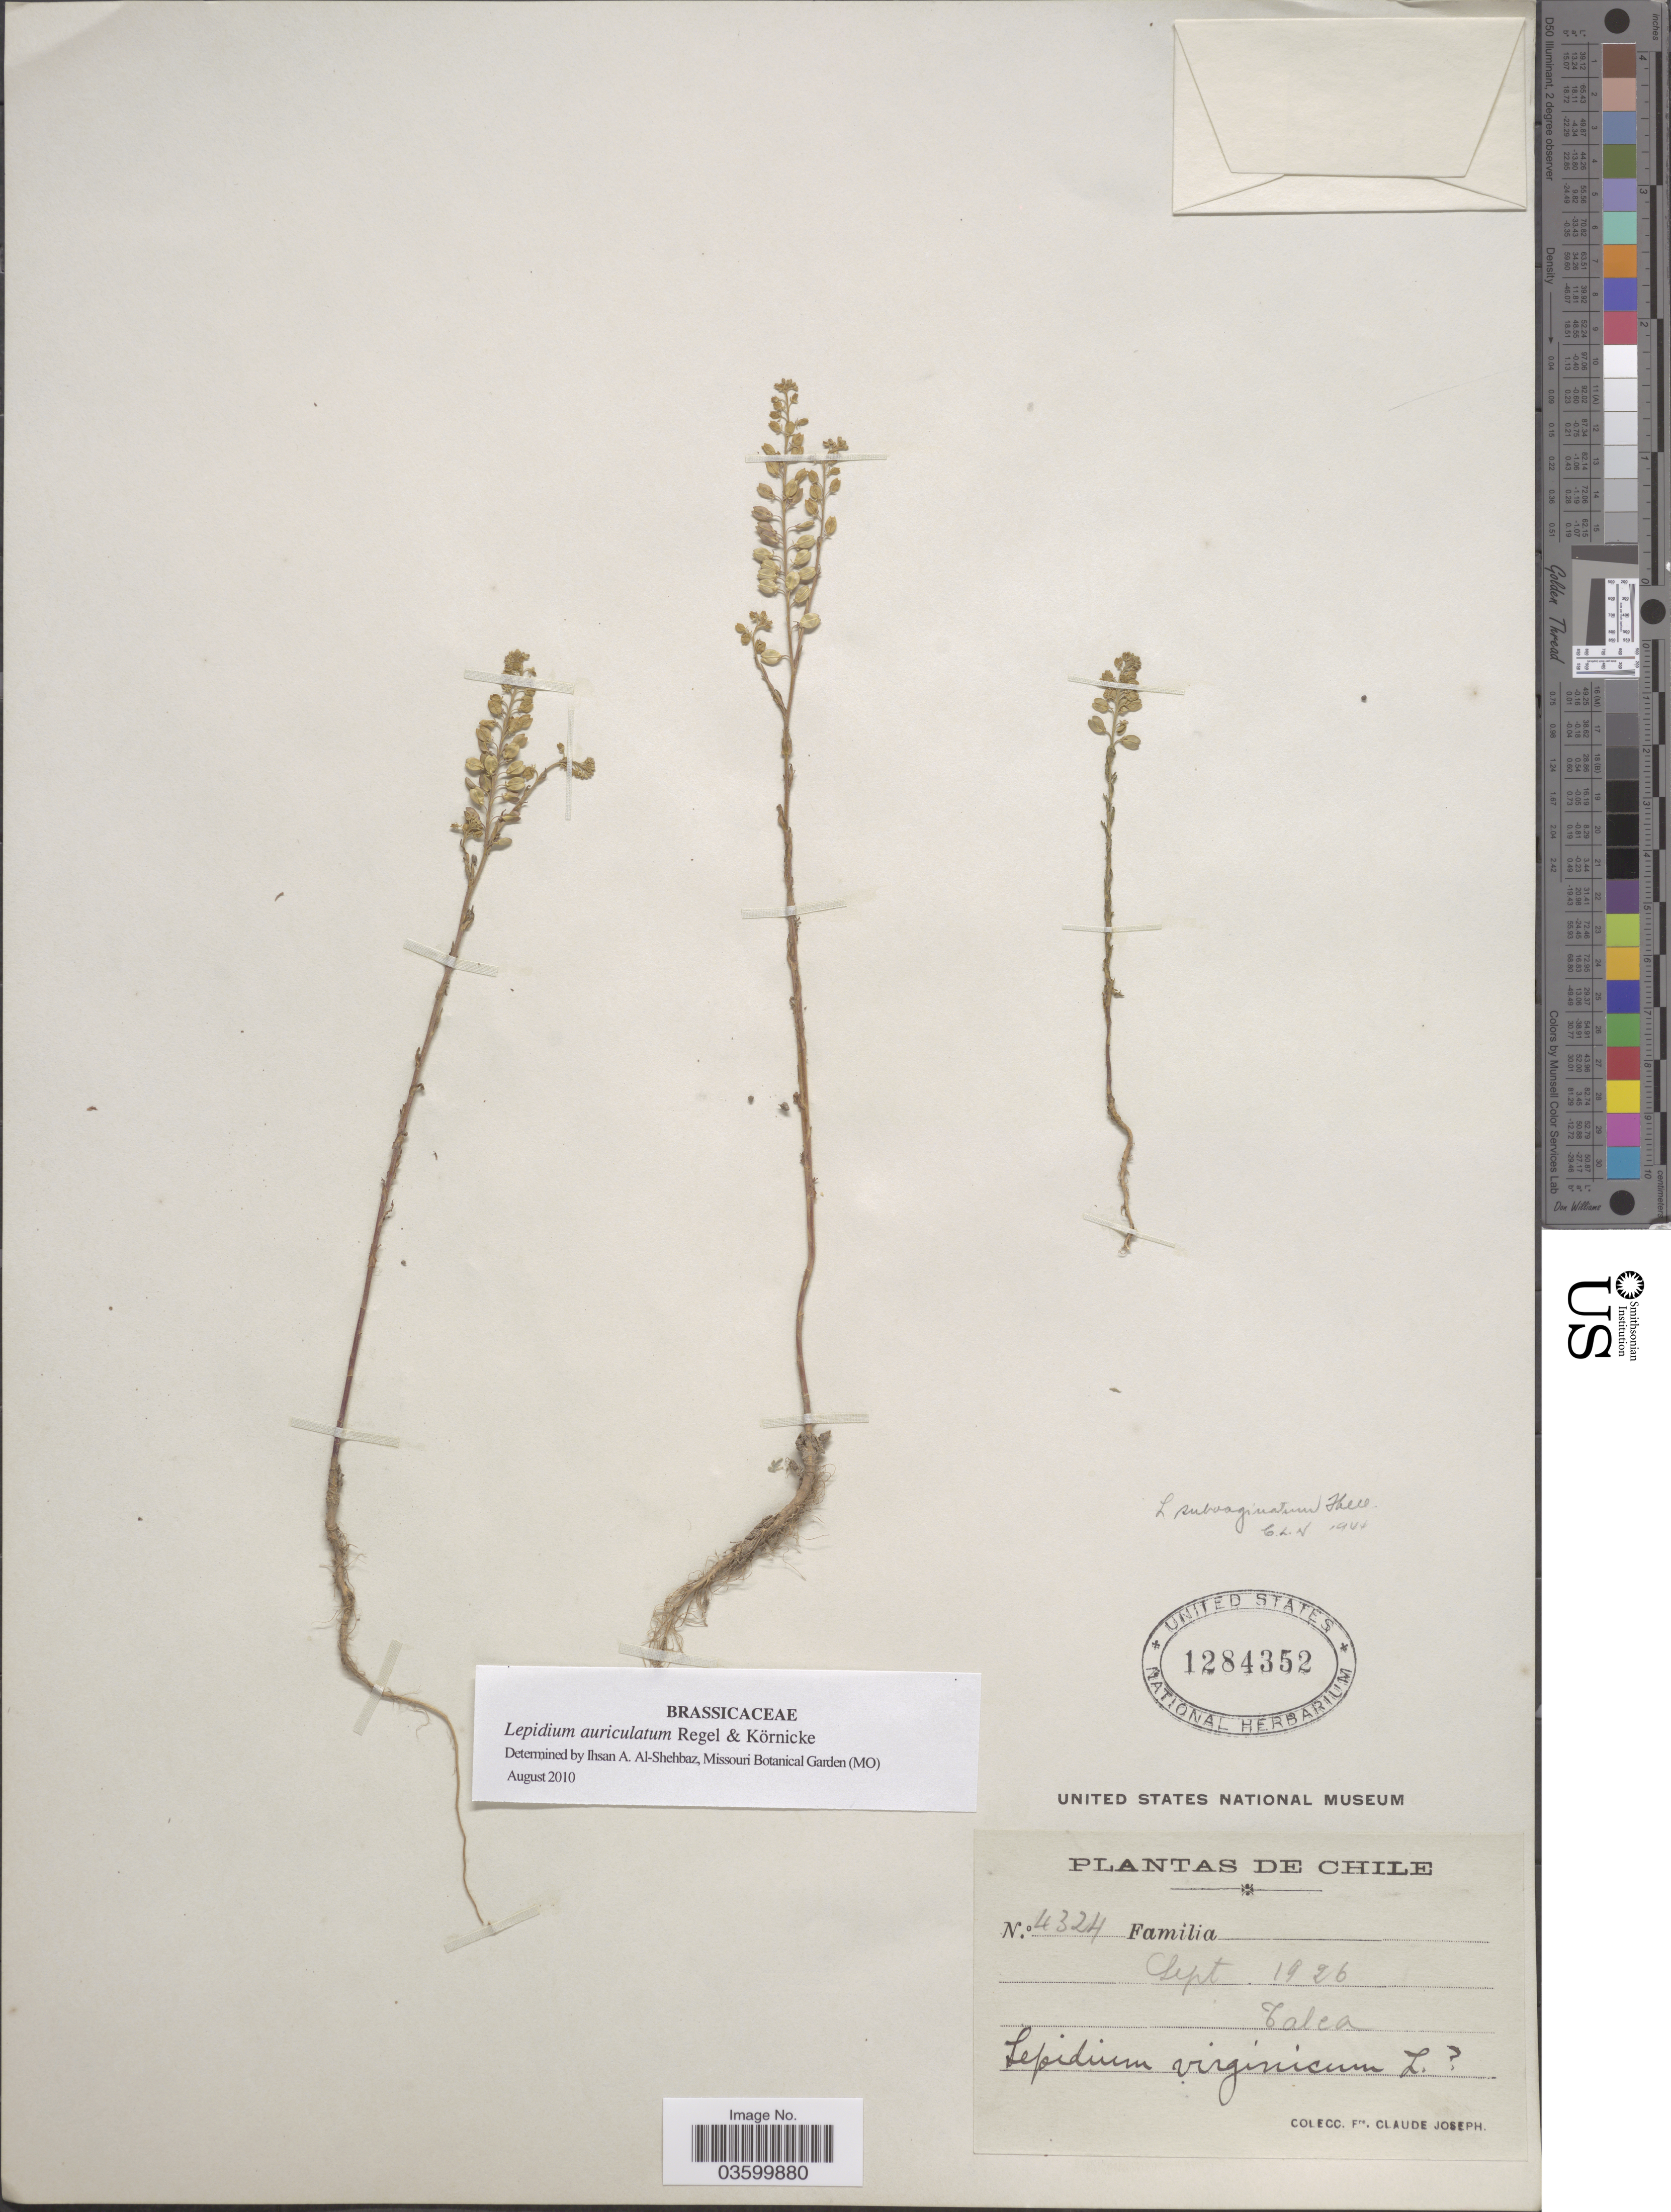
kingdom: Plantae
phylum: Tracheophyta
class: Magnoliopsida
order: Brassicales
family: Brassicaceae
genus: Lepidium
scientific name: Lepidium auriculatum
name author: Regel & Körn.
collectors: Bro. Claude-Joseph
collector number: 4324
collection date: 1926-09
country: Chile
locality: Talca.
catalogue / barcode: US 1284352